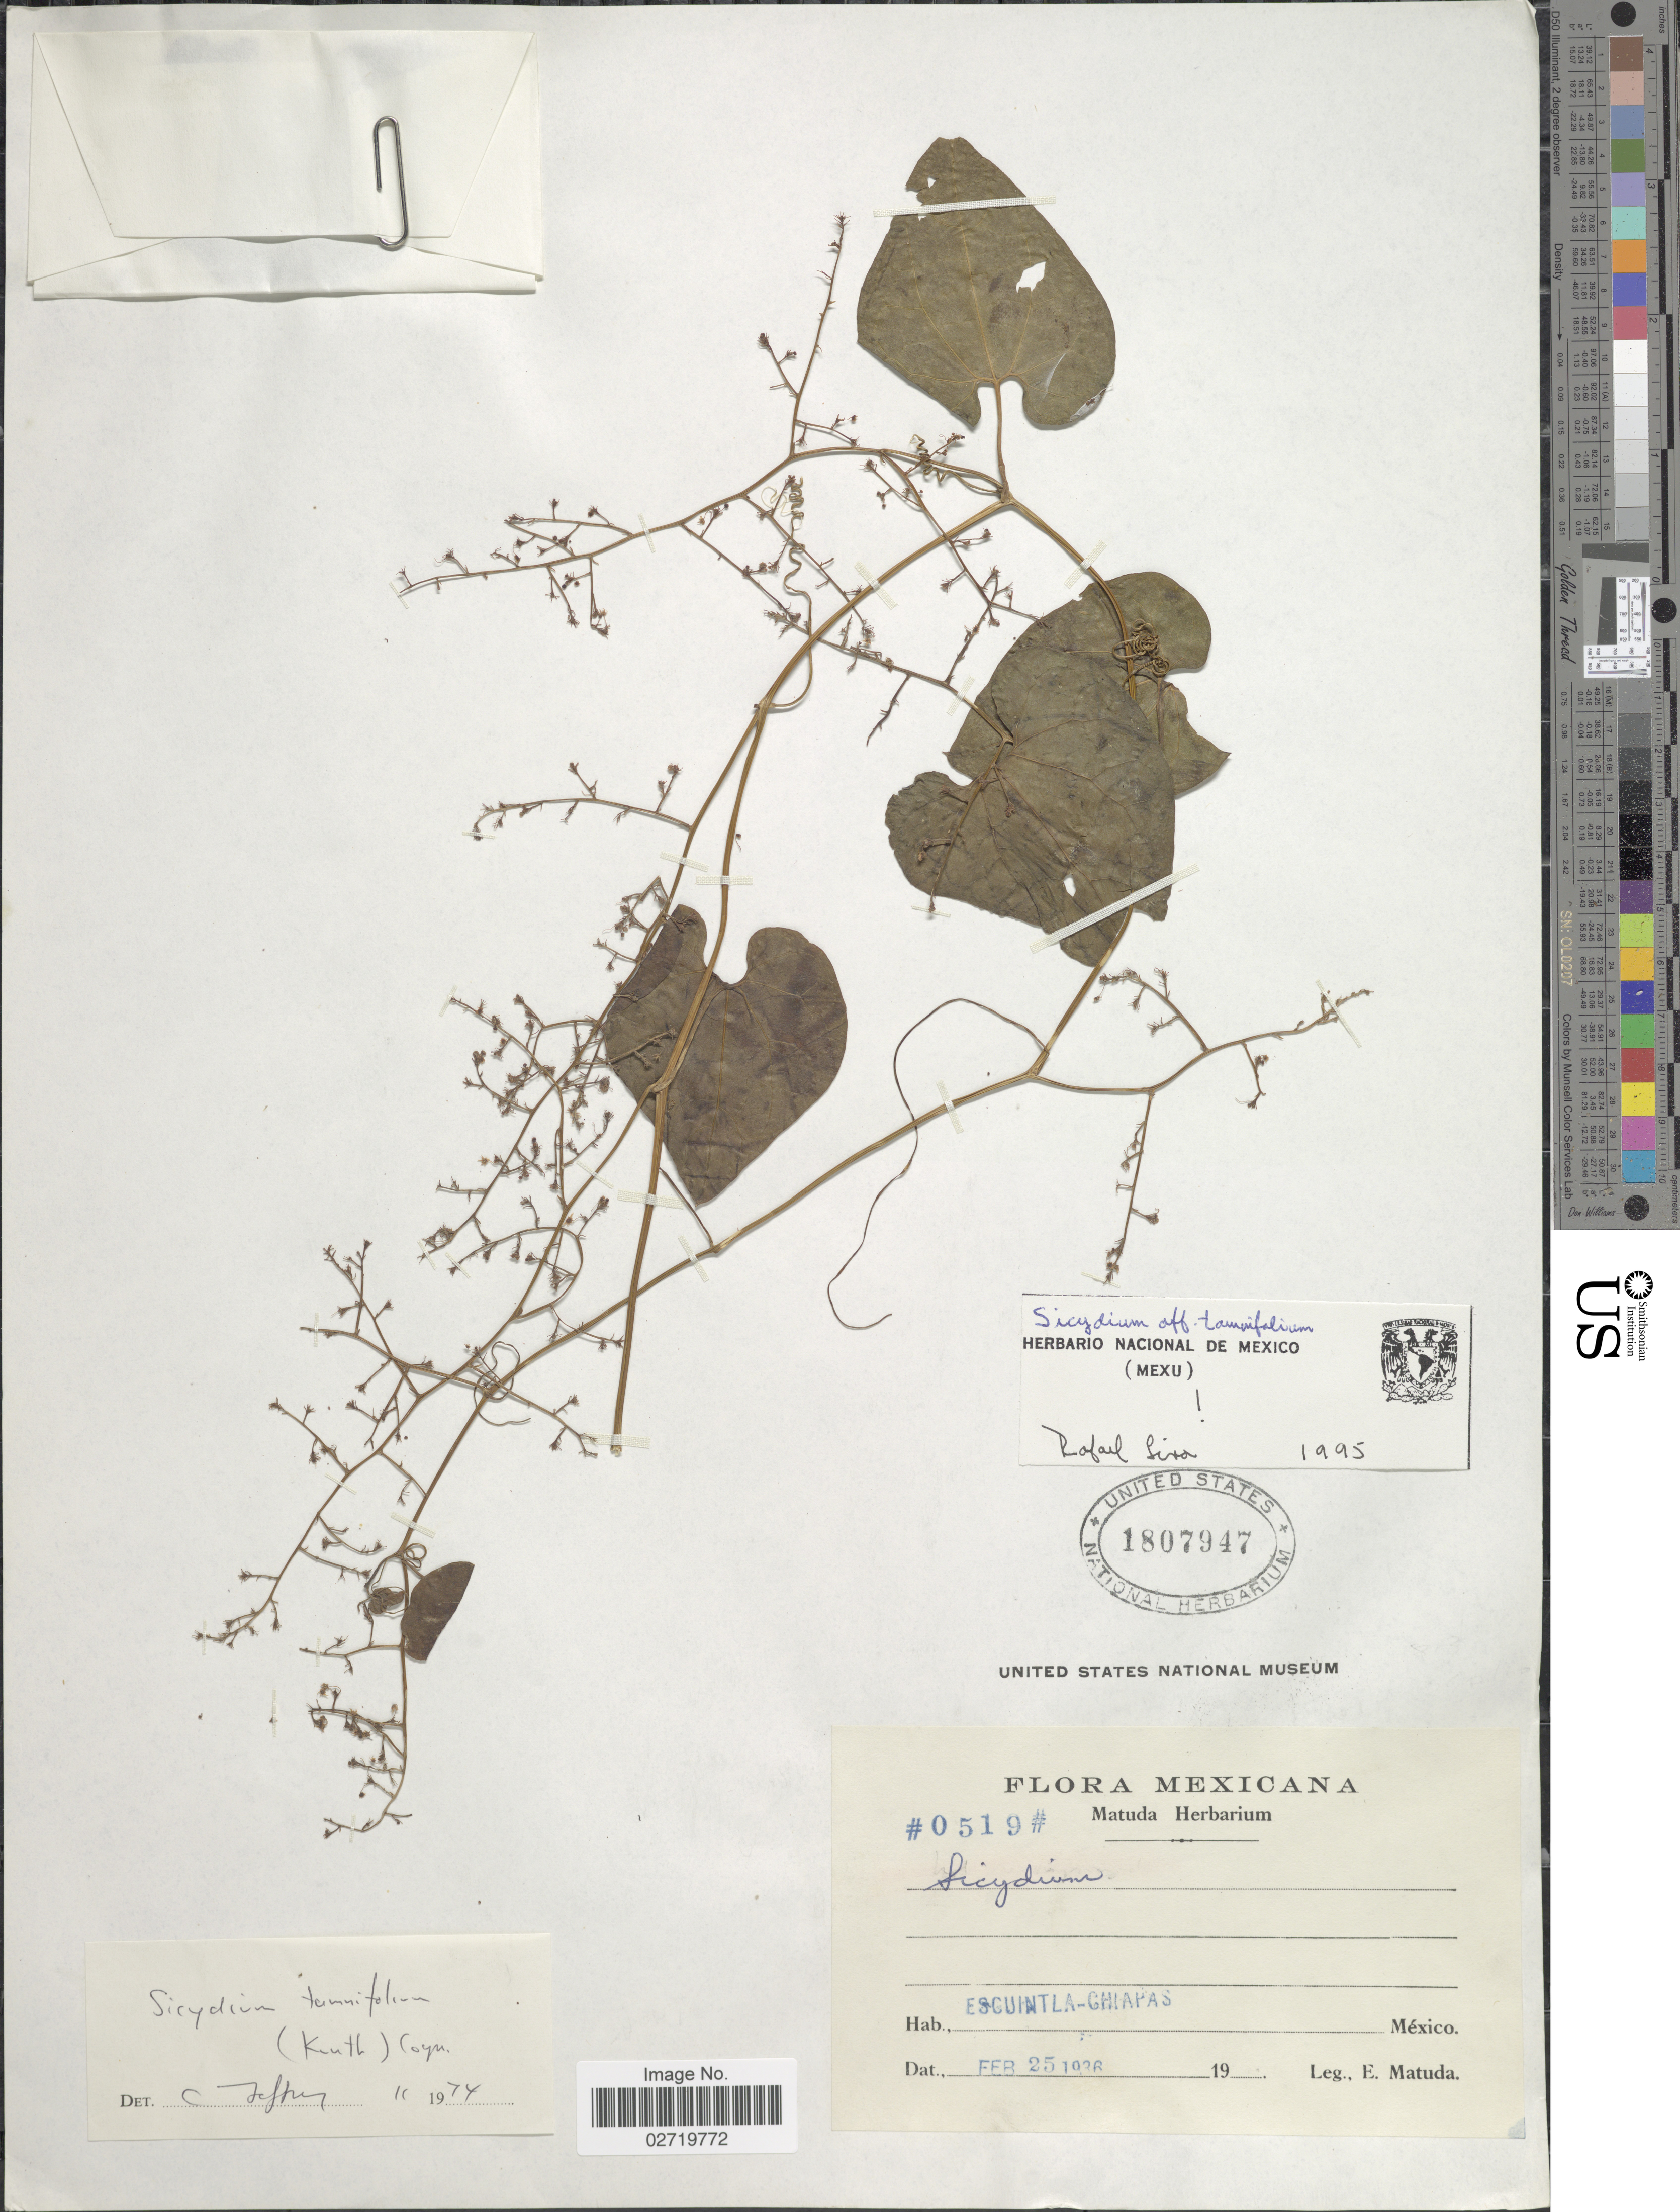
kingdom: Plantae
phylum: Tracheophyta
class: Magnoliopsida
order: Cucurbitales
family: Cucurbitaceae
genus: Sicydium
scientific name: Sicydium tamnifolium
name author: (Kunth) Cogn.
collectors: E. Matuda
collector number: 0519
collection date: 1936-02-25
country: Mexico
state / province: Chiapas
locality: Escuintla.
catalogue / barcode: US 1807947